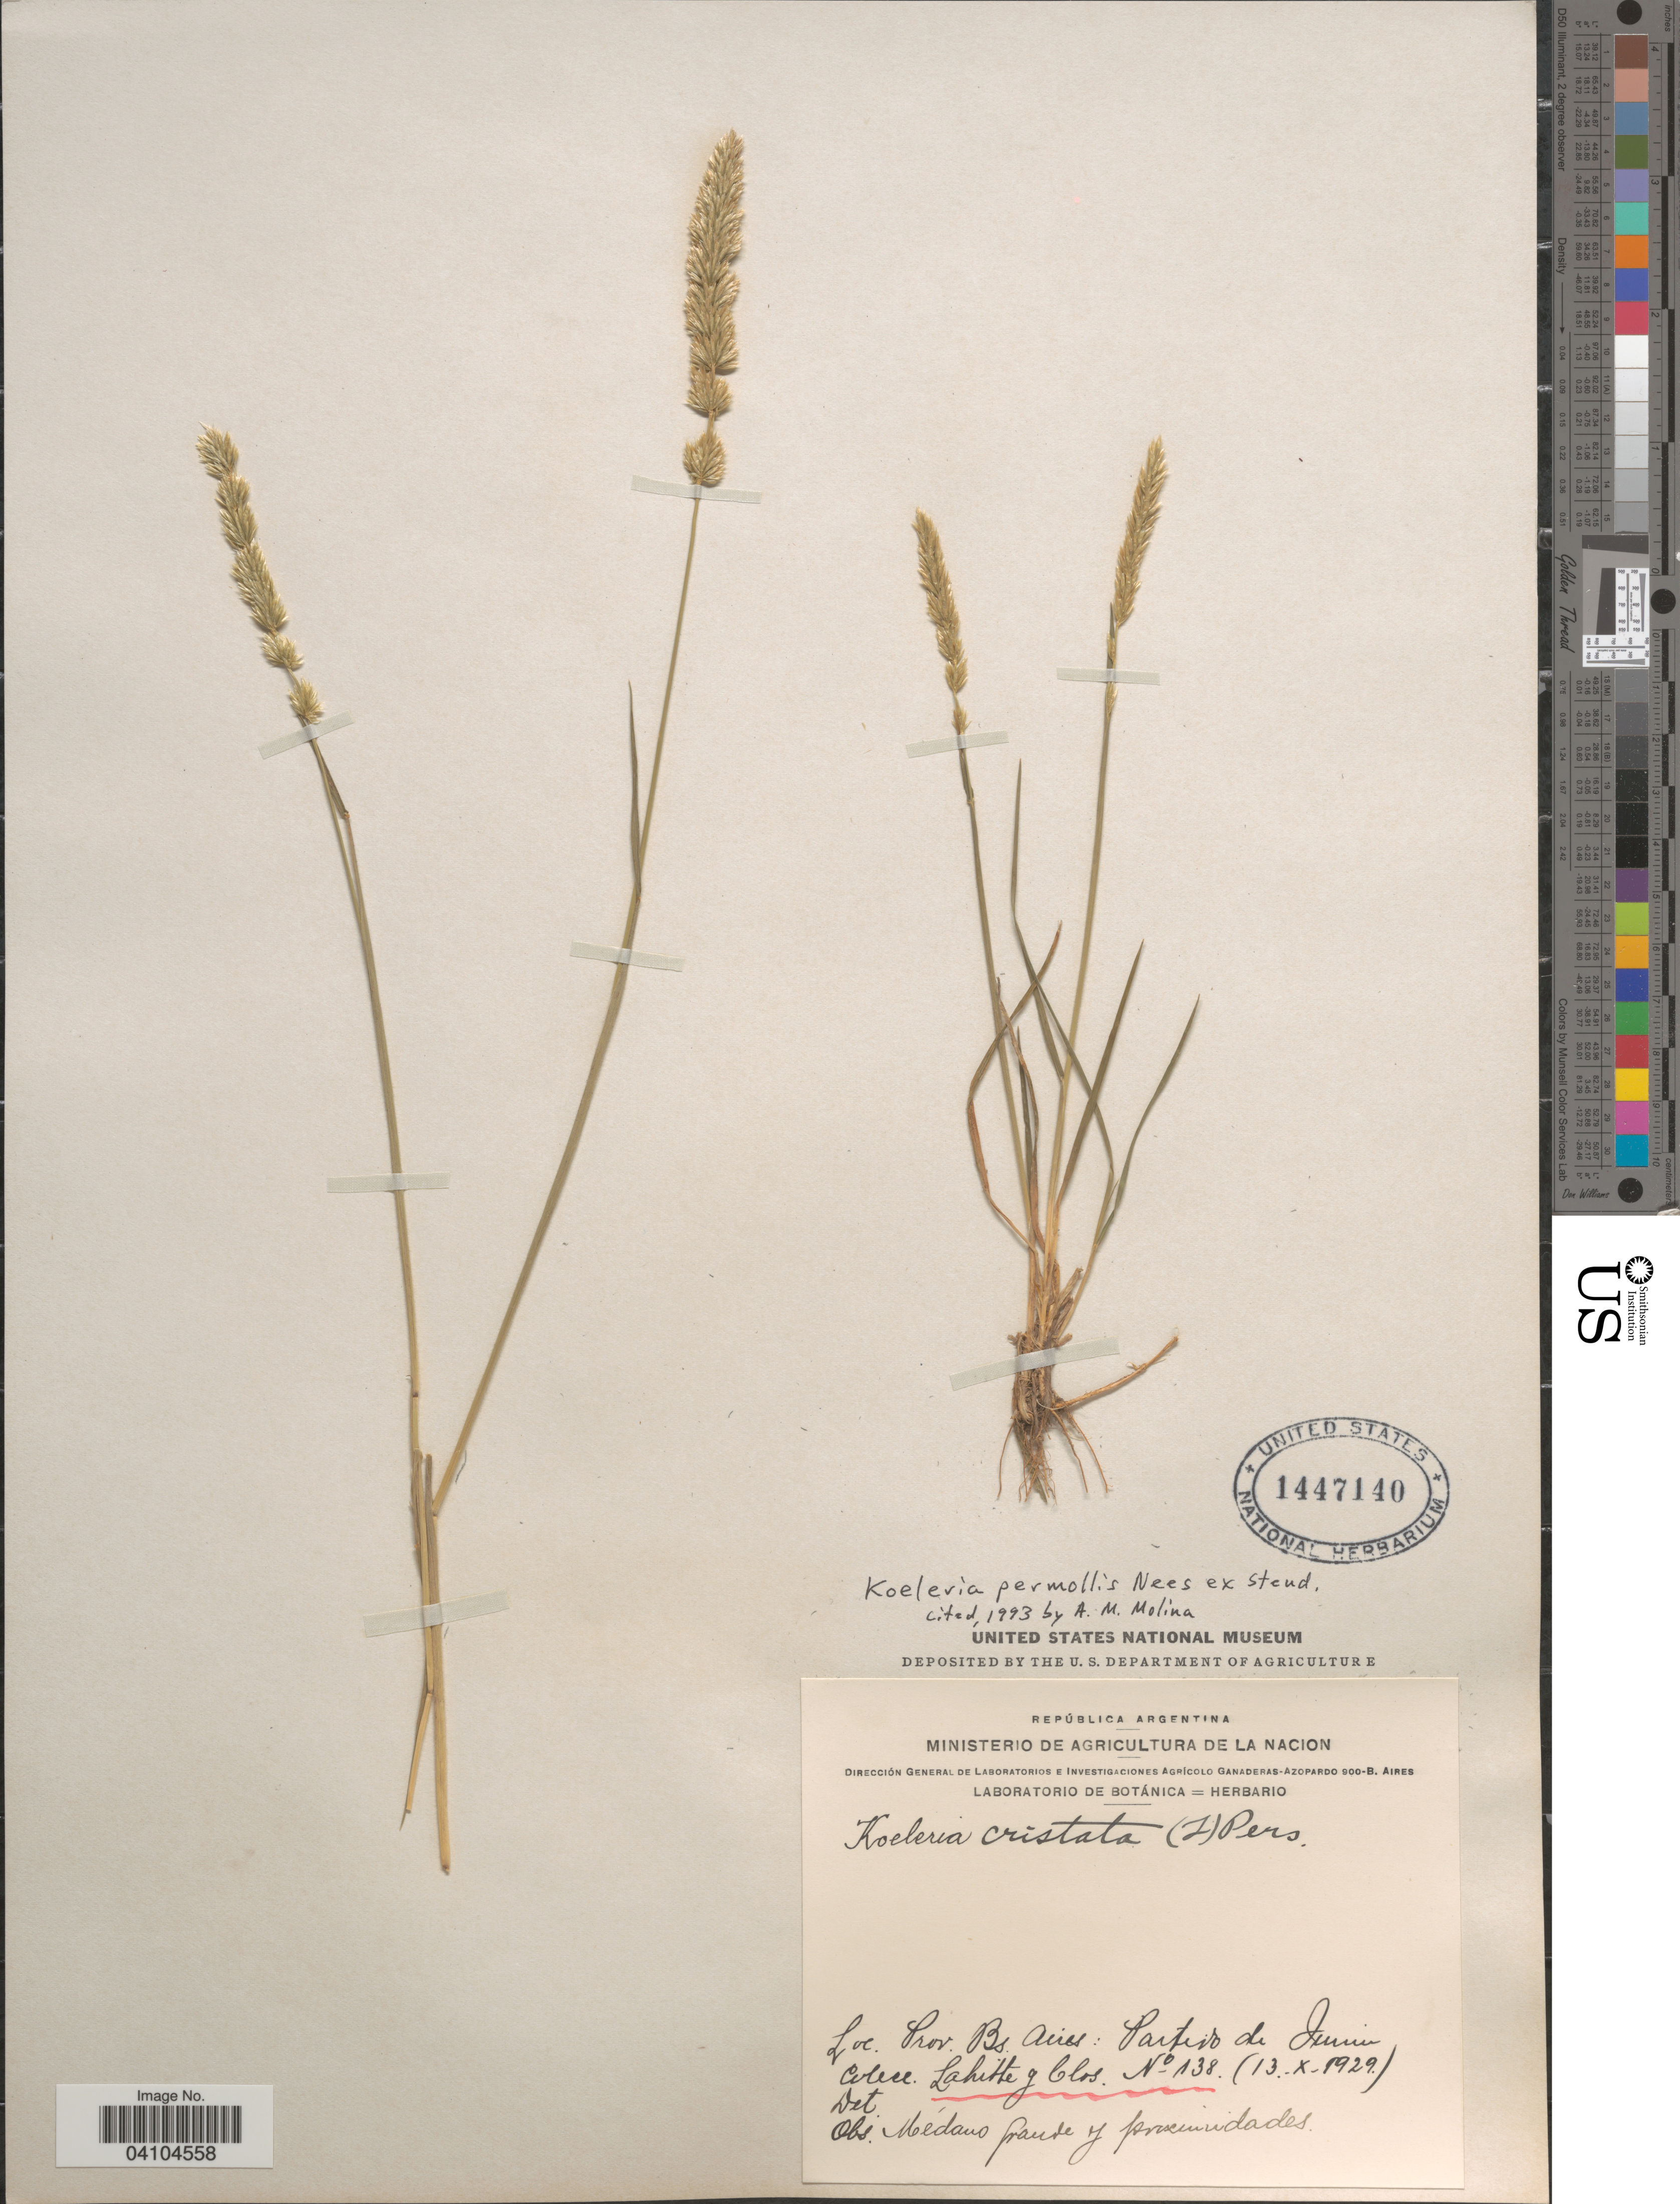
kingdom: Plantae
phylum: Tracheophyta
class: Liliopsida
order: Poales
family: Poaceae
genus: Koeleria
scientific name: Koeleria permollis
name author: Nees ex Steud.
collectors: -. Lahitte & Clos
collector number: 138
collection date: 1929-10-13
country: Argentina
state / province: Buenos Aires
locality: Partido de Junin.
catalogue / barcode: US 1447140